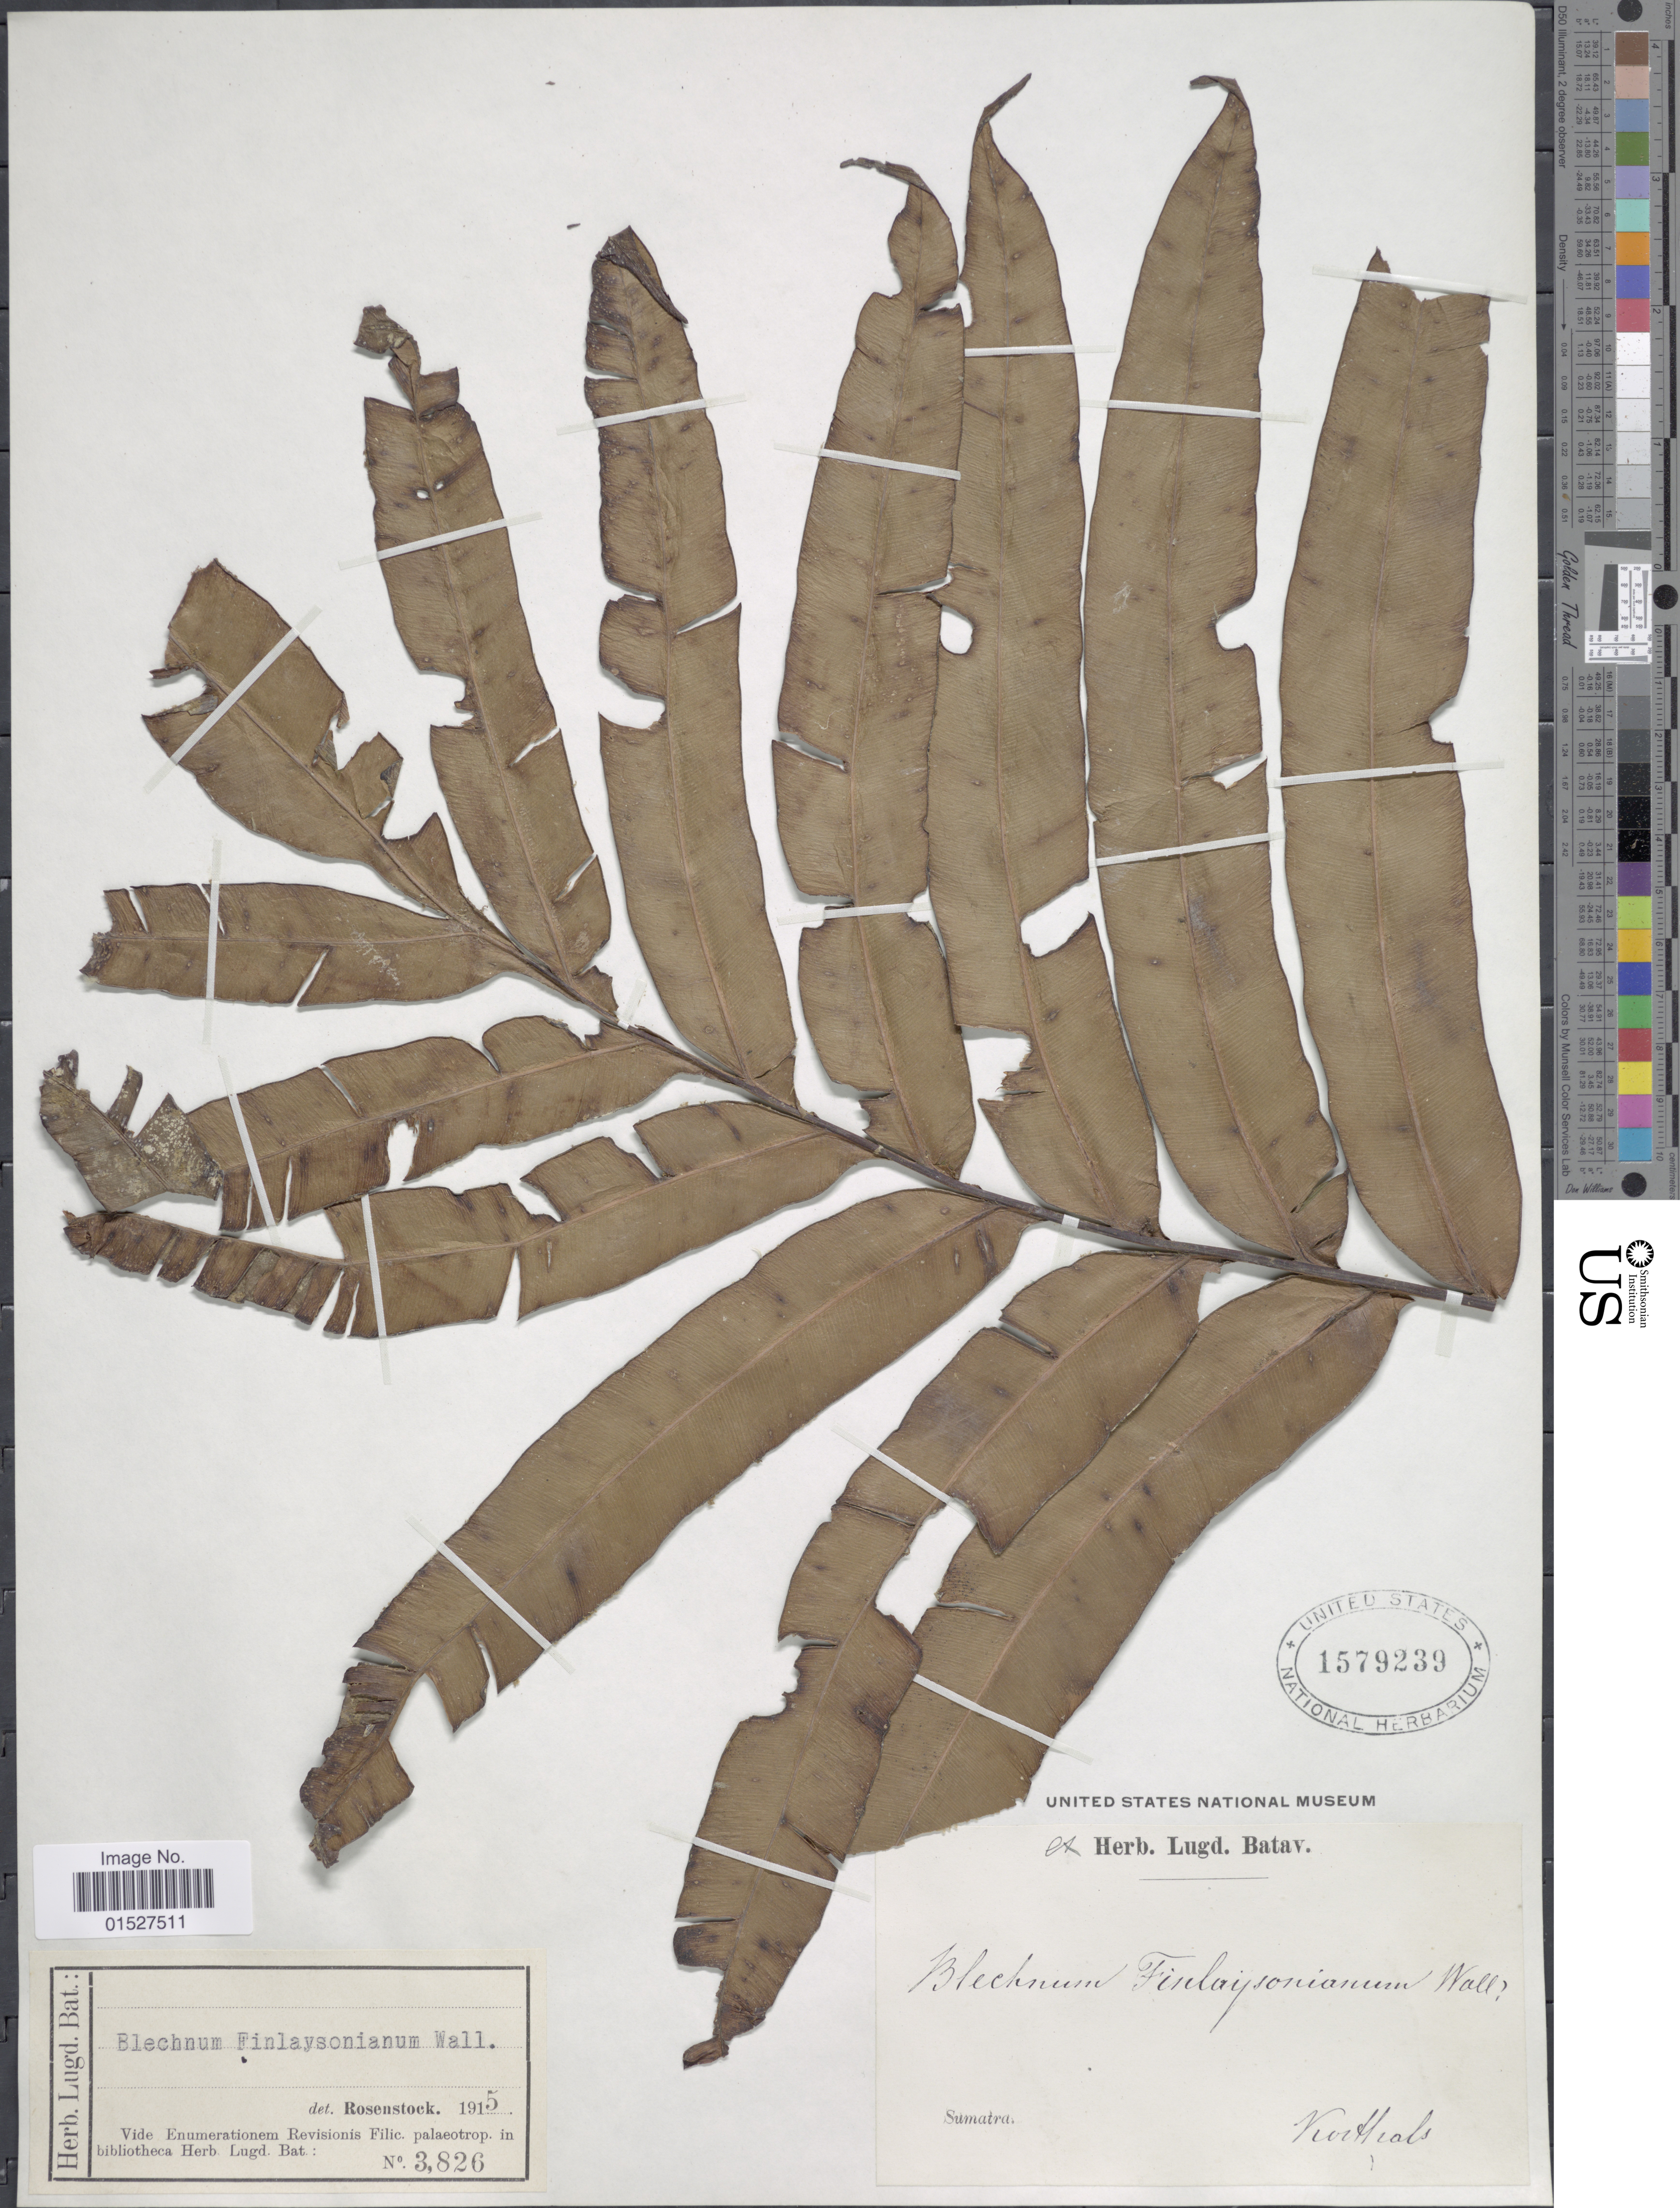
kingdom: Plantae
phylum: Tracheophyta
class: Polypodiopsida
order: Polypodiales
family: Blechnaceae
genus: Blechnum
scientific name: Blechnum finlaysonianum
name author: Wall.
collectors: -. Korthals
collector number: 3826?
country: Indonesia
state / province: Sumatra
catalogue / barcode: US 1579239